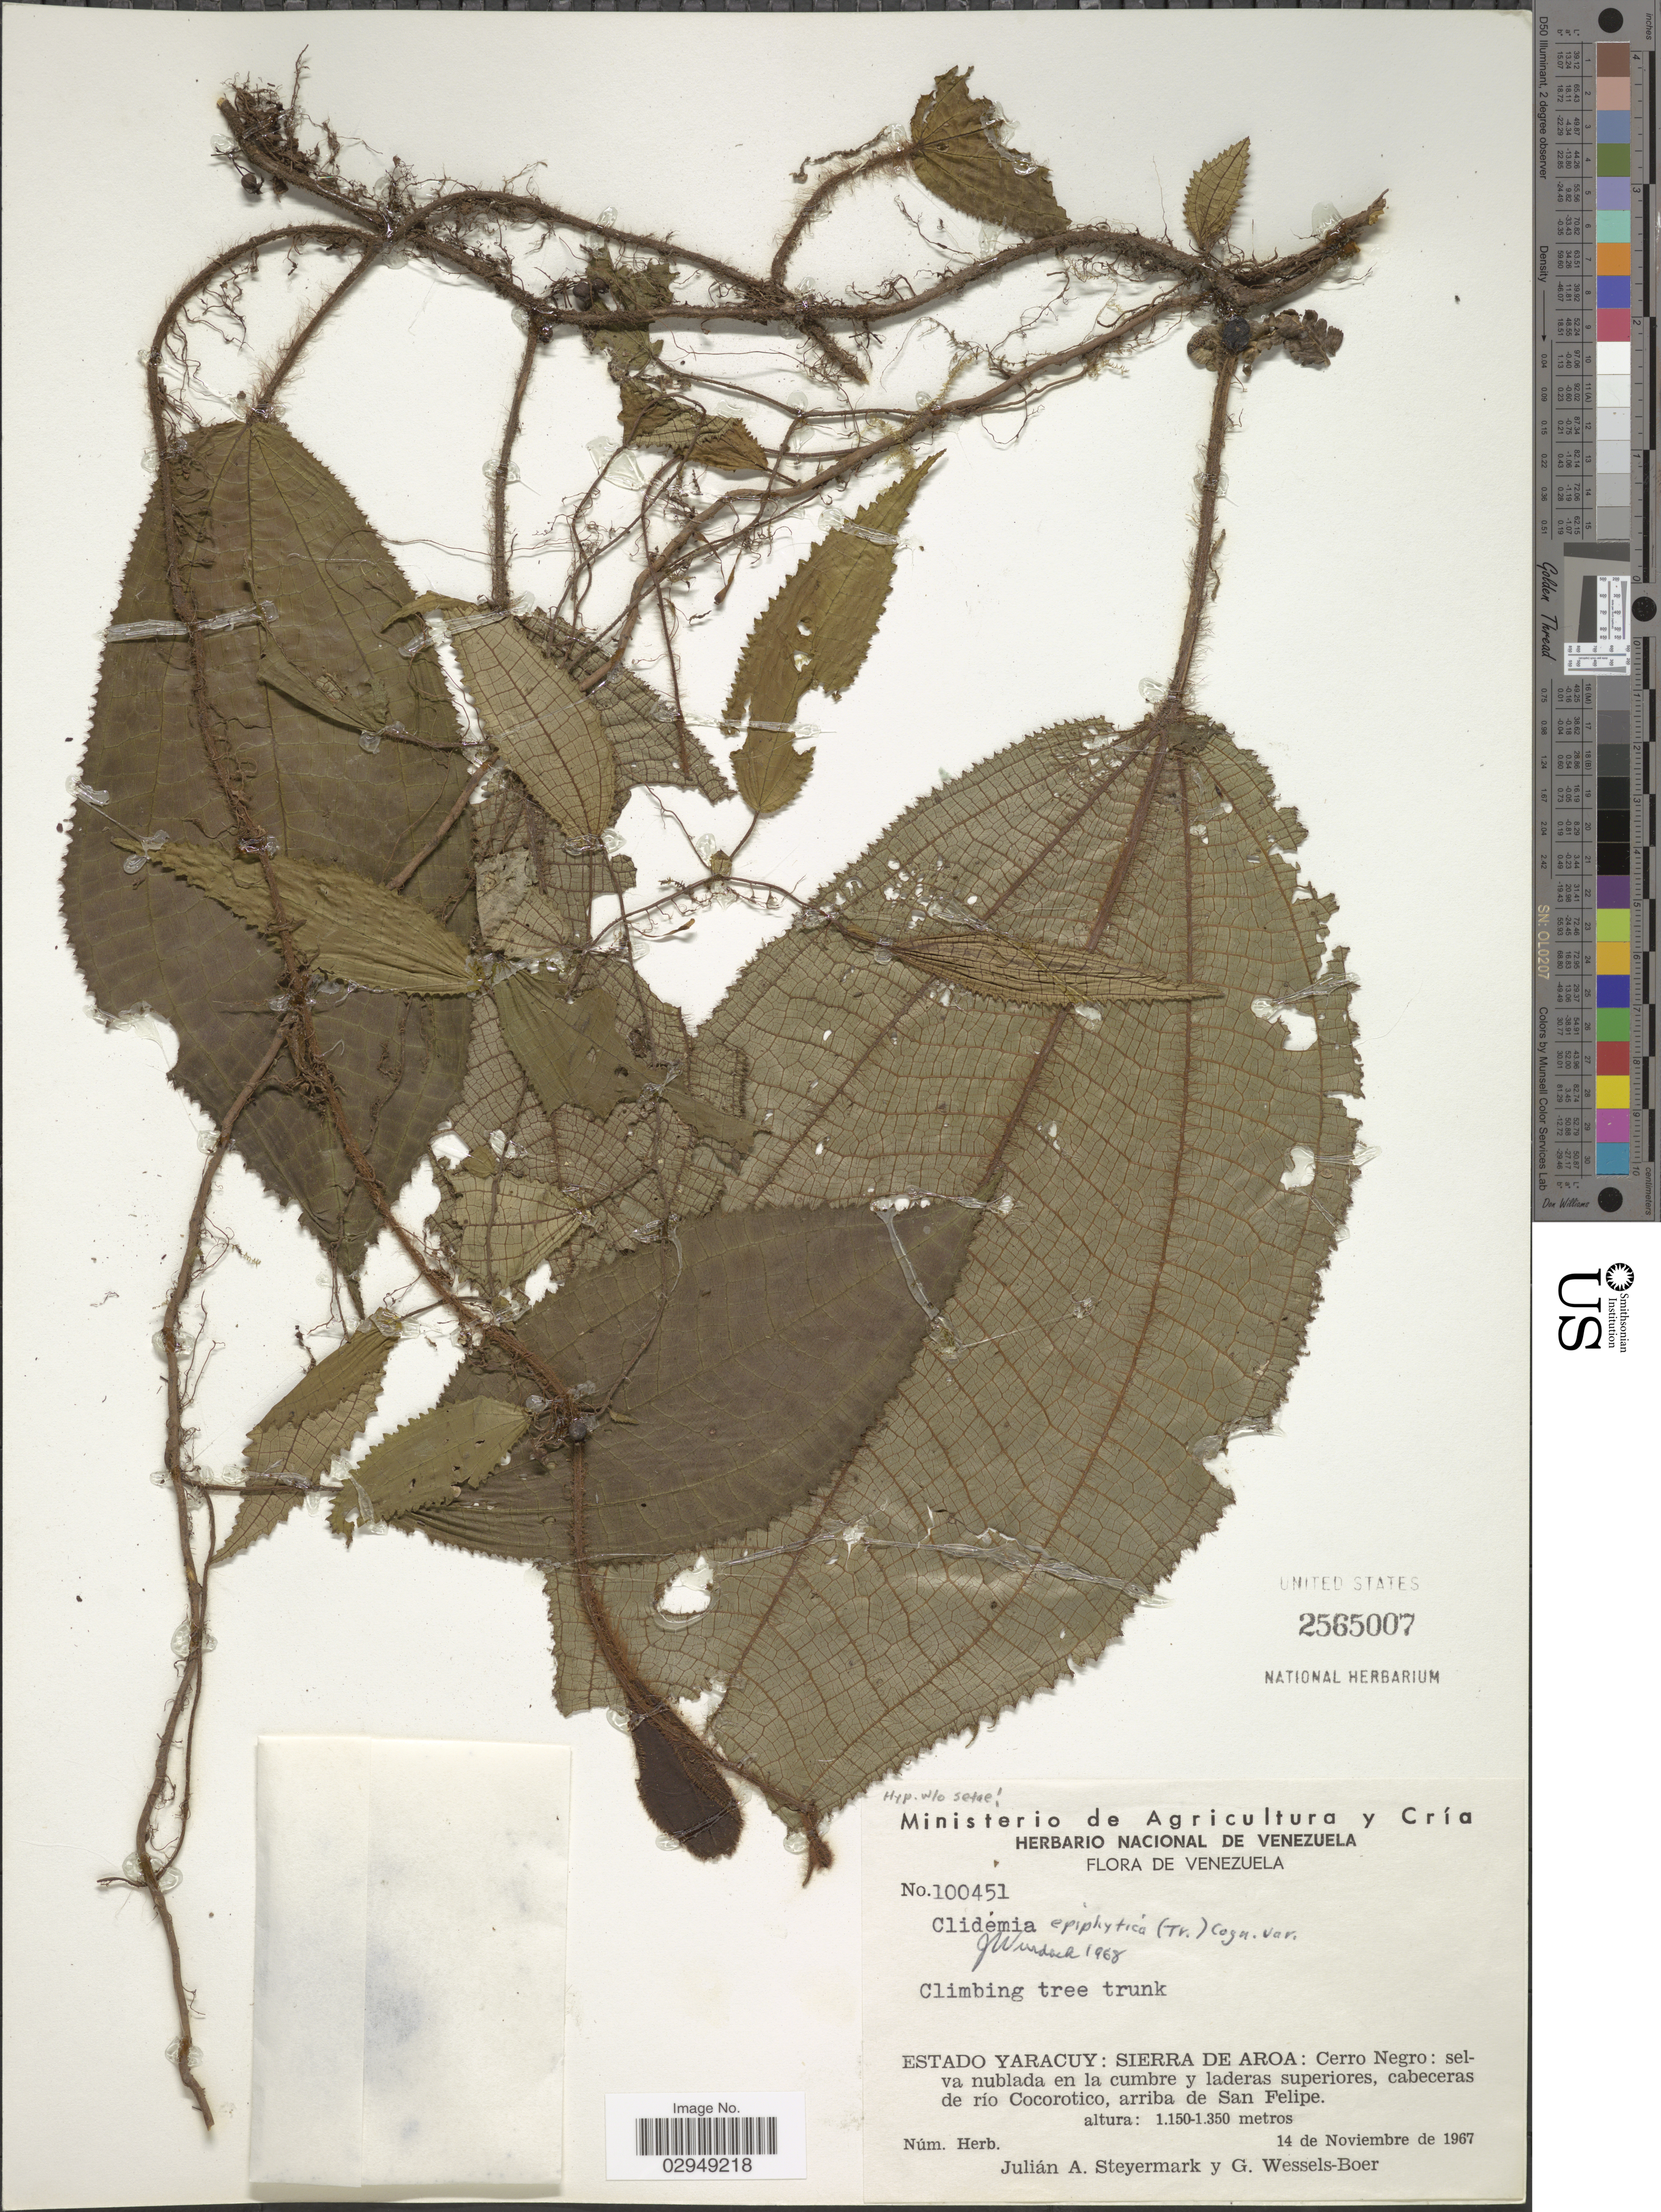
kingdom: Plantae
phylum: Tracheophyta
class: Magnoliopsida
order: Myrtales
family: Melastomataceae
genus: Clidemia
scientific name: Clidemia epiphytica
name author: (Triana) Cogn.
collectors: J. Steyermark & G. Wessels Boer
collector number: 100451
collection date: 1967-11-14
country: Venezuela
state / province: Yaracuy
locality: Sierra de Aroa, Cerro Negro, selva nublada en la cumbre y laderas superiores cabeceras derío Cocorotico, arriba de San Felipe.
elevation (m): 1150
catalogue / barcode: US 2565007